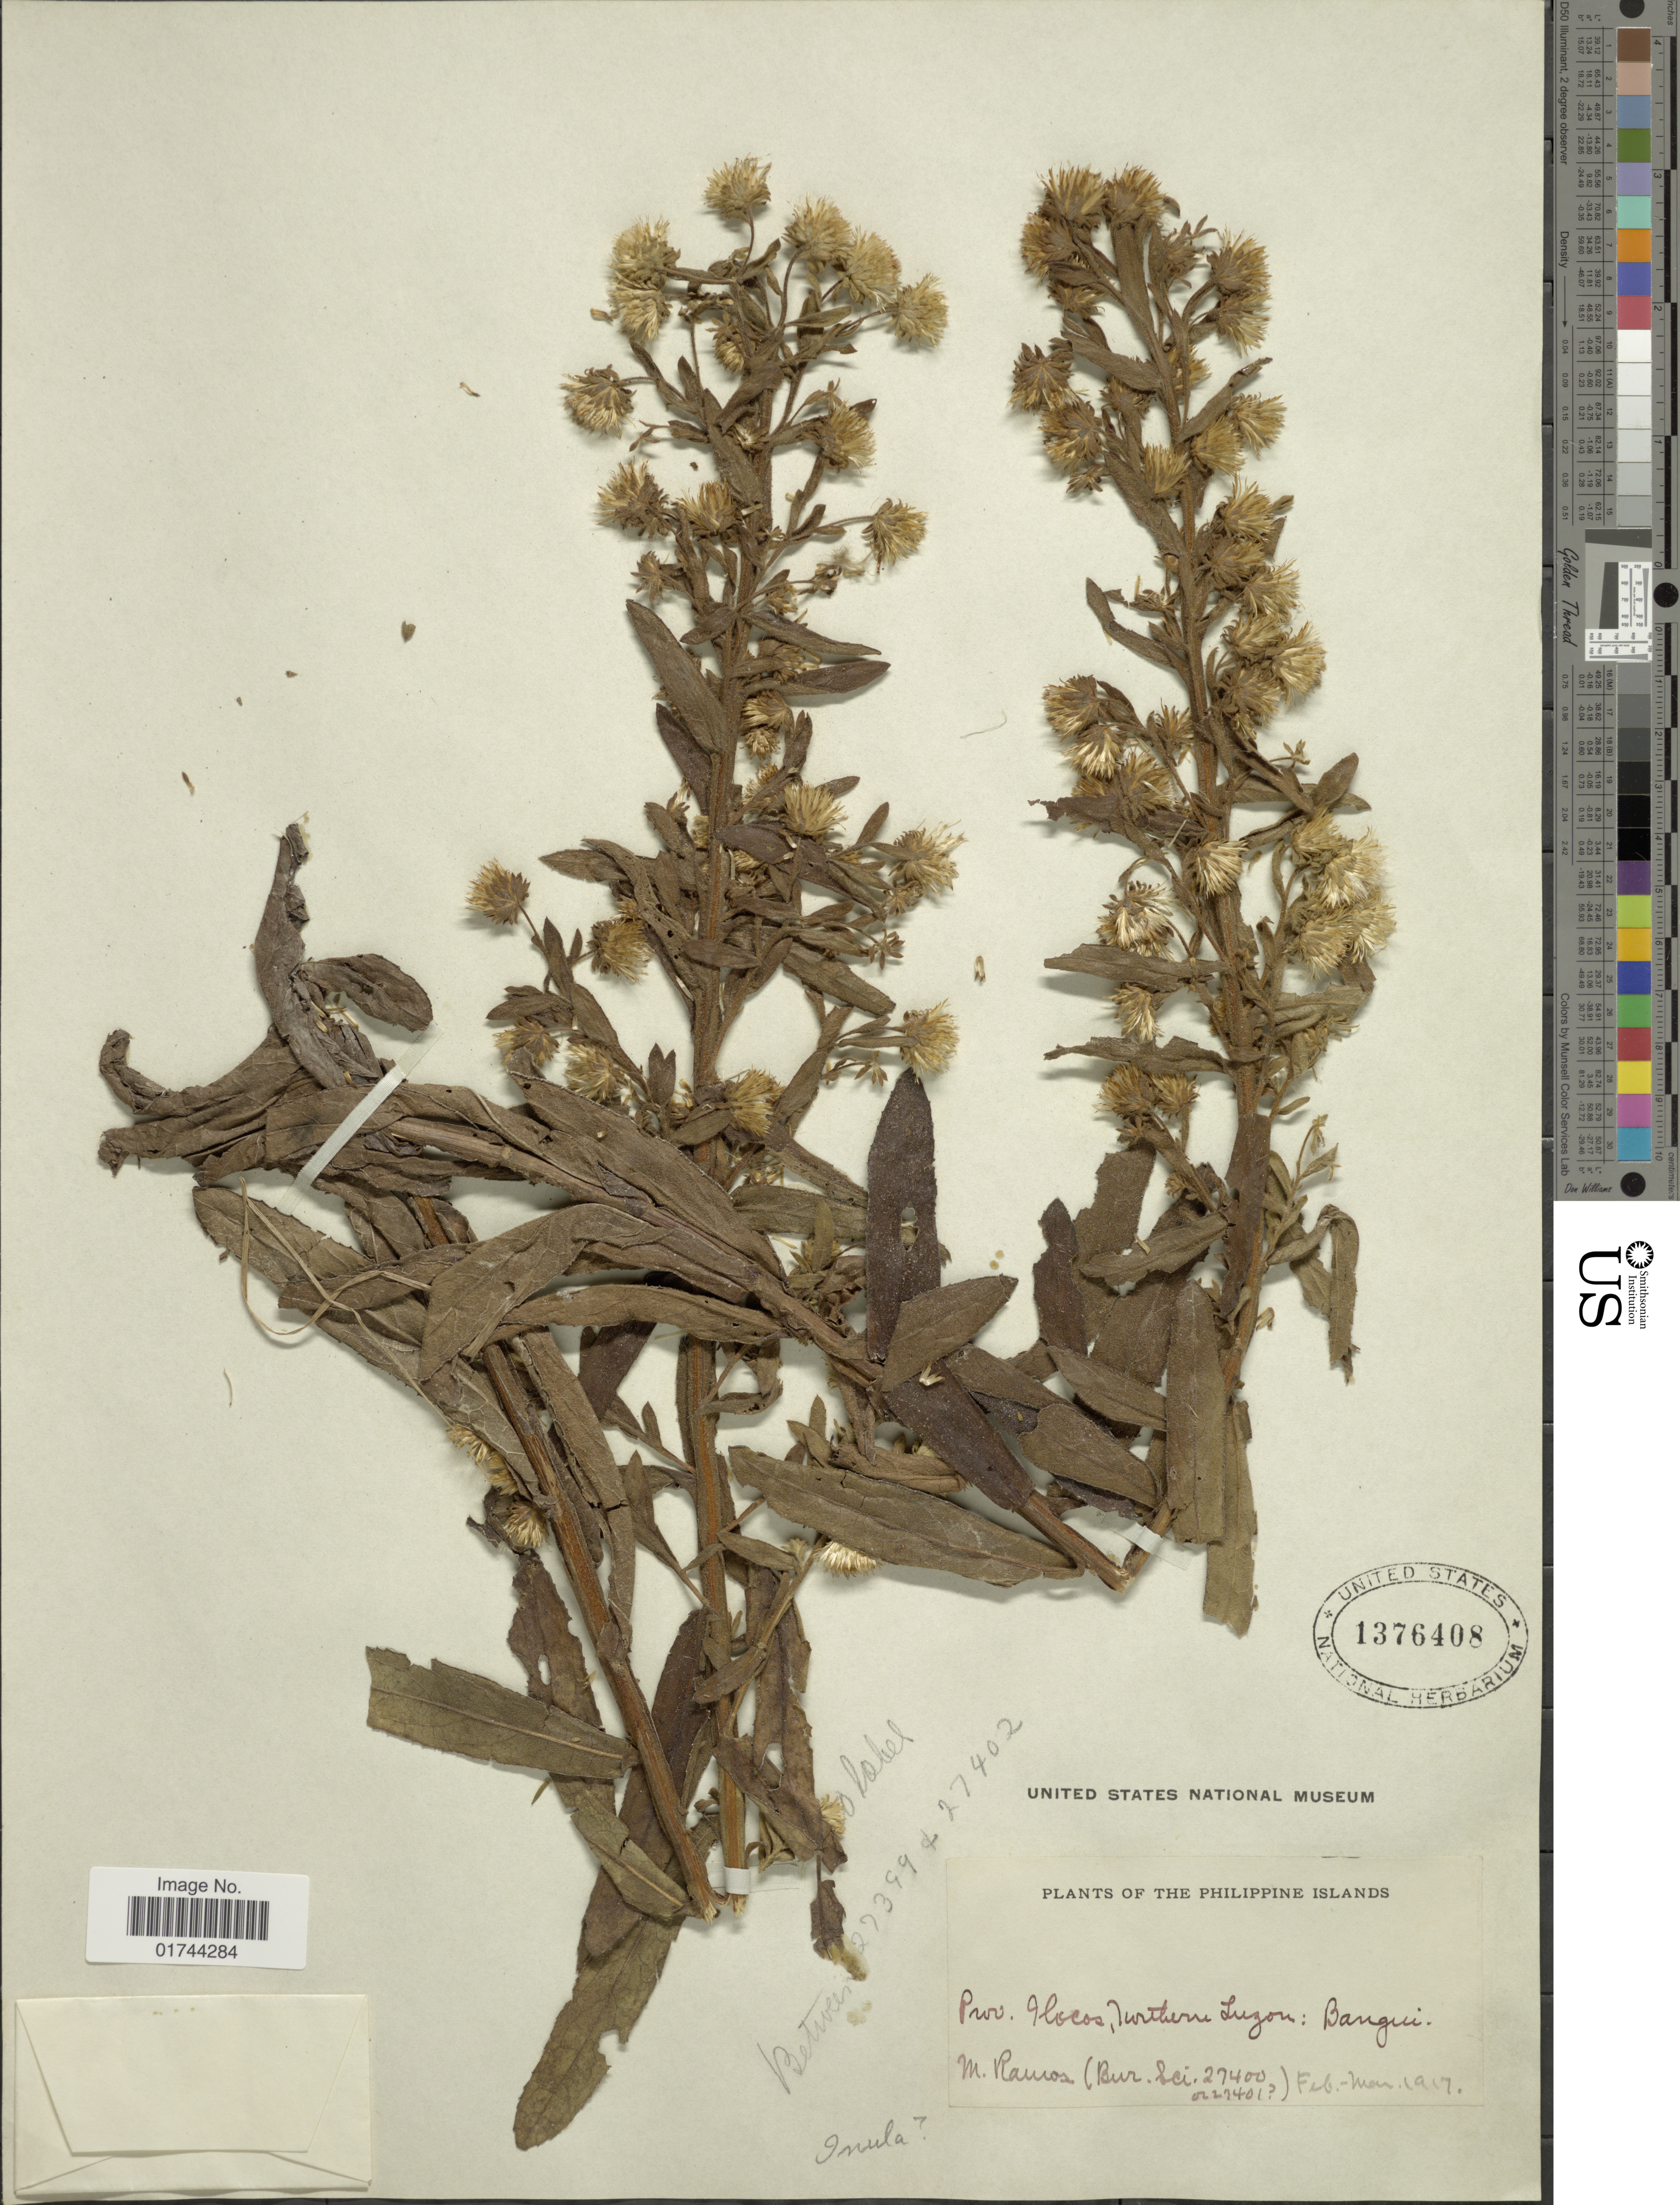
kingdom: Plantae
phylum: Tracheophyta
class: Magnoliopsida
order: Asterales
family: Asteraceae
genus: Inula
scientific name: Inula sp.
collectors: M. Ramos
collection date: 1917-02/1917-03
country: Philippines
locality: Prov. Glocos, Northern Luzon: Bangui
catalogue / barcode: US 1376408